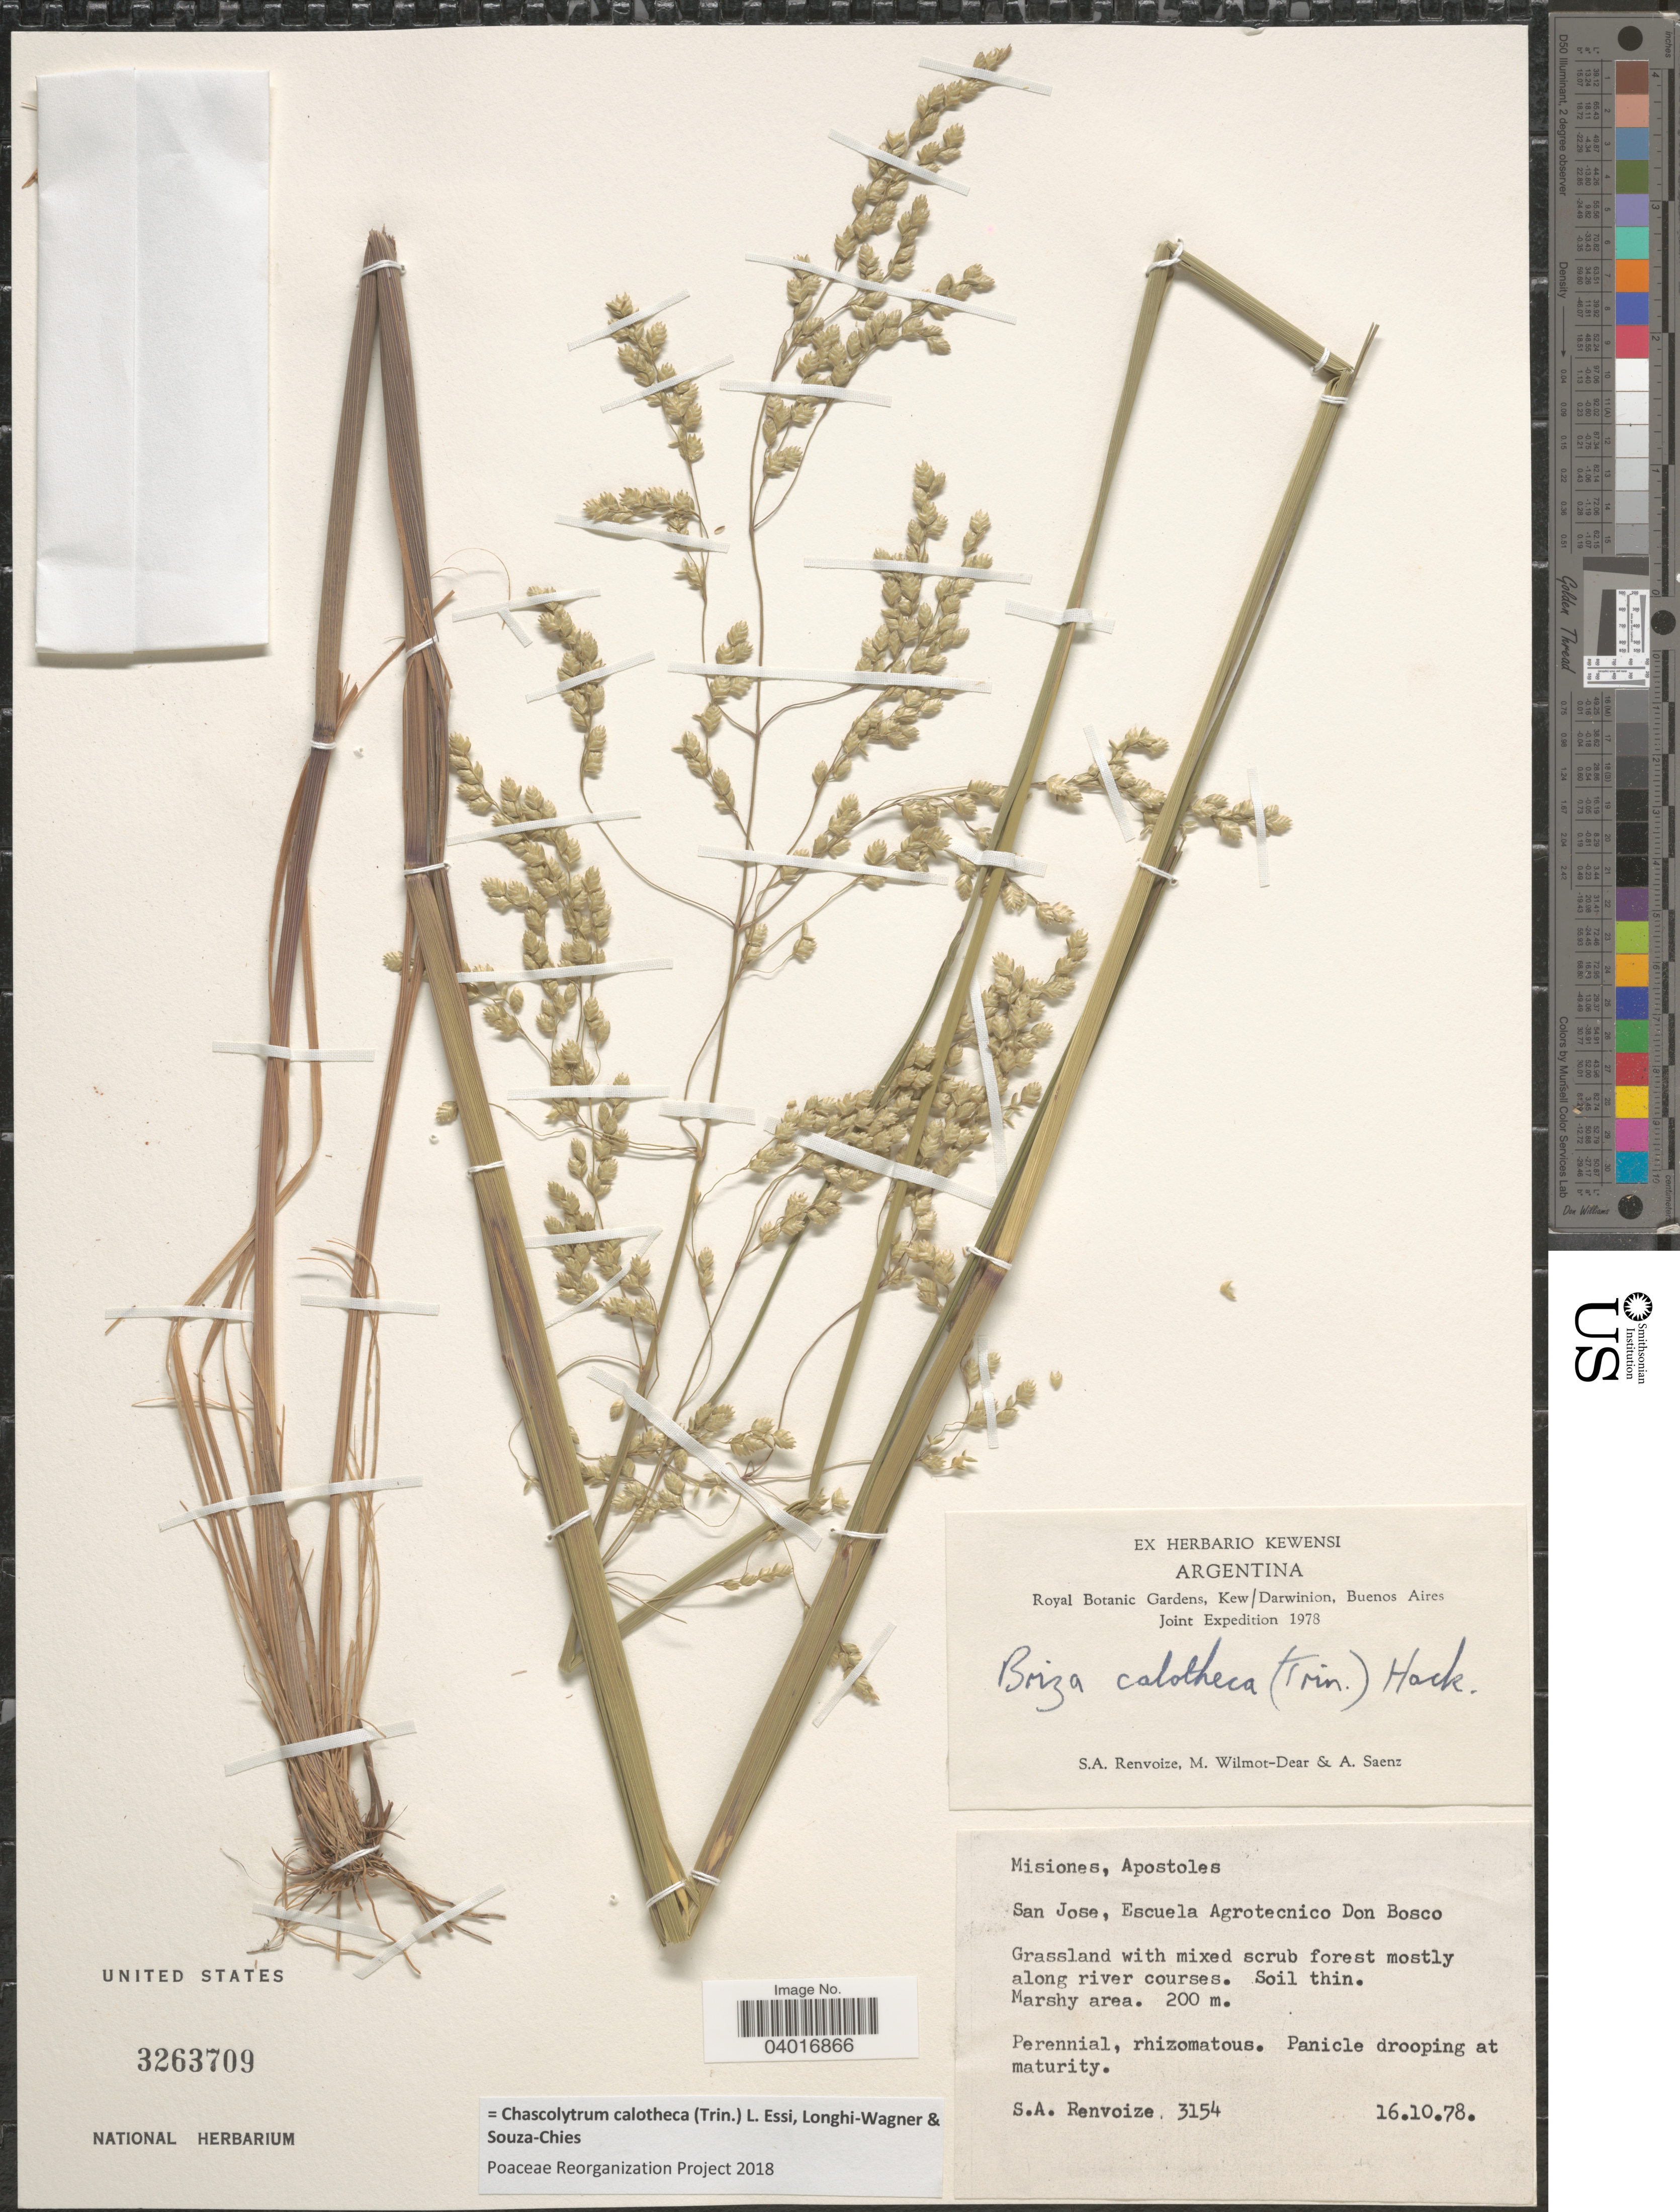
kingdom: Plantae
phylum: Tracheophyta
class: Liliopsida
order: Poales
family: Poaceae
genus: Chascolytrum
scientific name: Chascolytrum calotheca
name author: (Trin.) L. Essi et al.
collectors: S. A. Renvoize, M. Wilmot-Dear & A. Saenz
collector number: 3154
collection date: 1978-10-16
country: Argentina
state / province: Misiones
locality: Apostoles. San Jose, Escuela Agrotecnico Don Bosco.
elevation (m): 200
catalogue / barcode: US 3263709